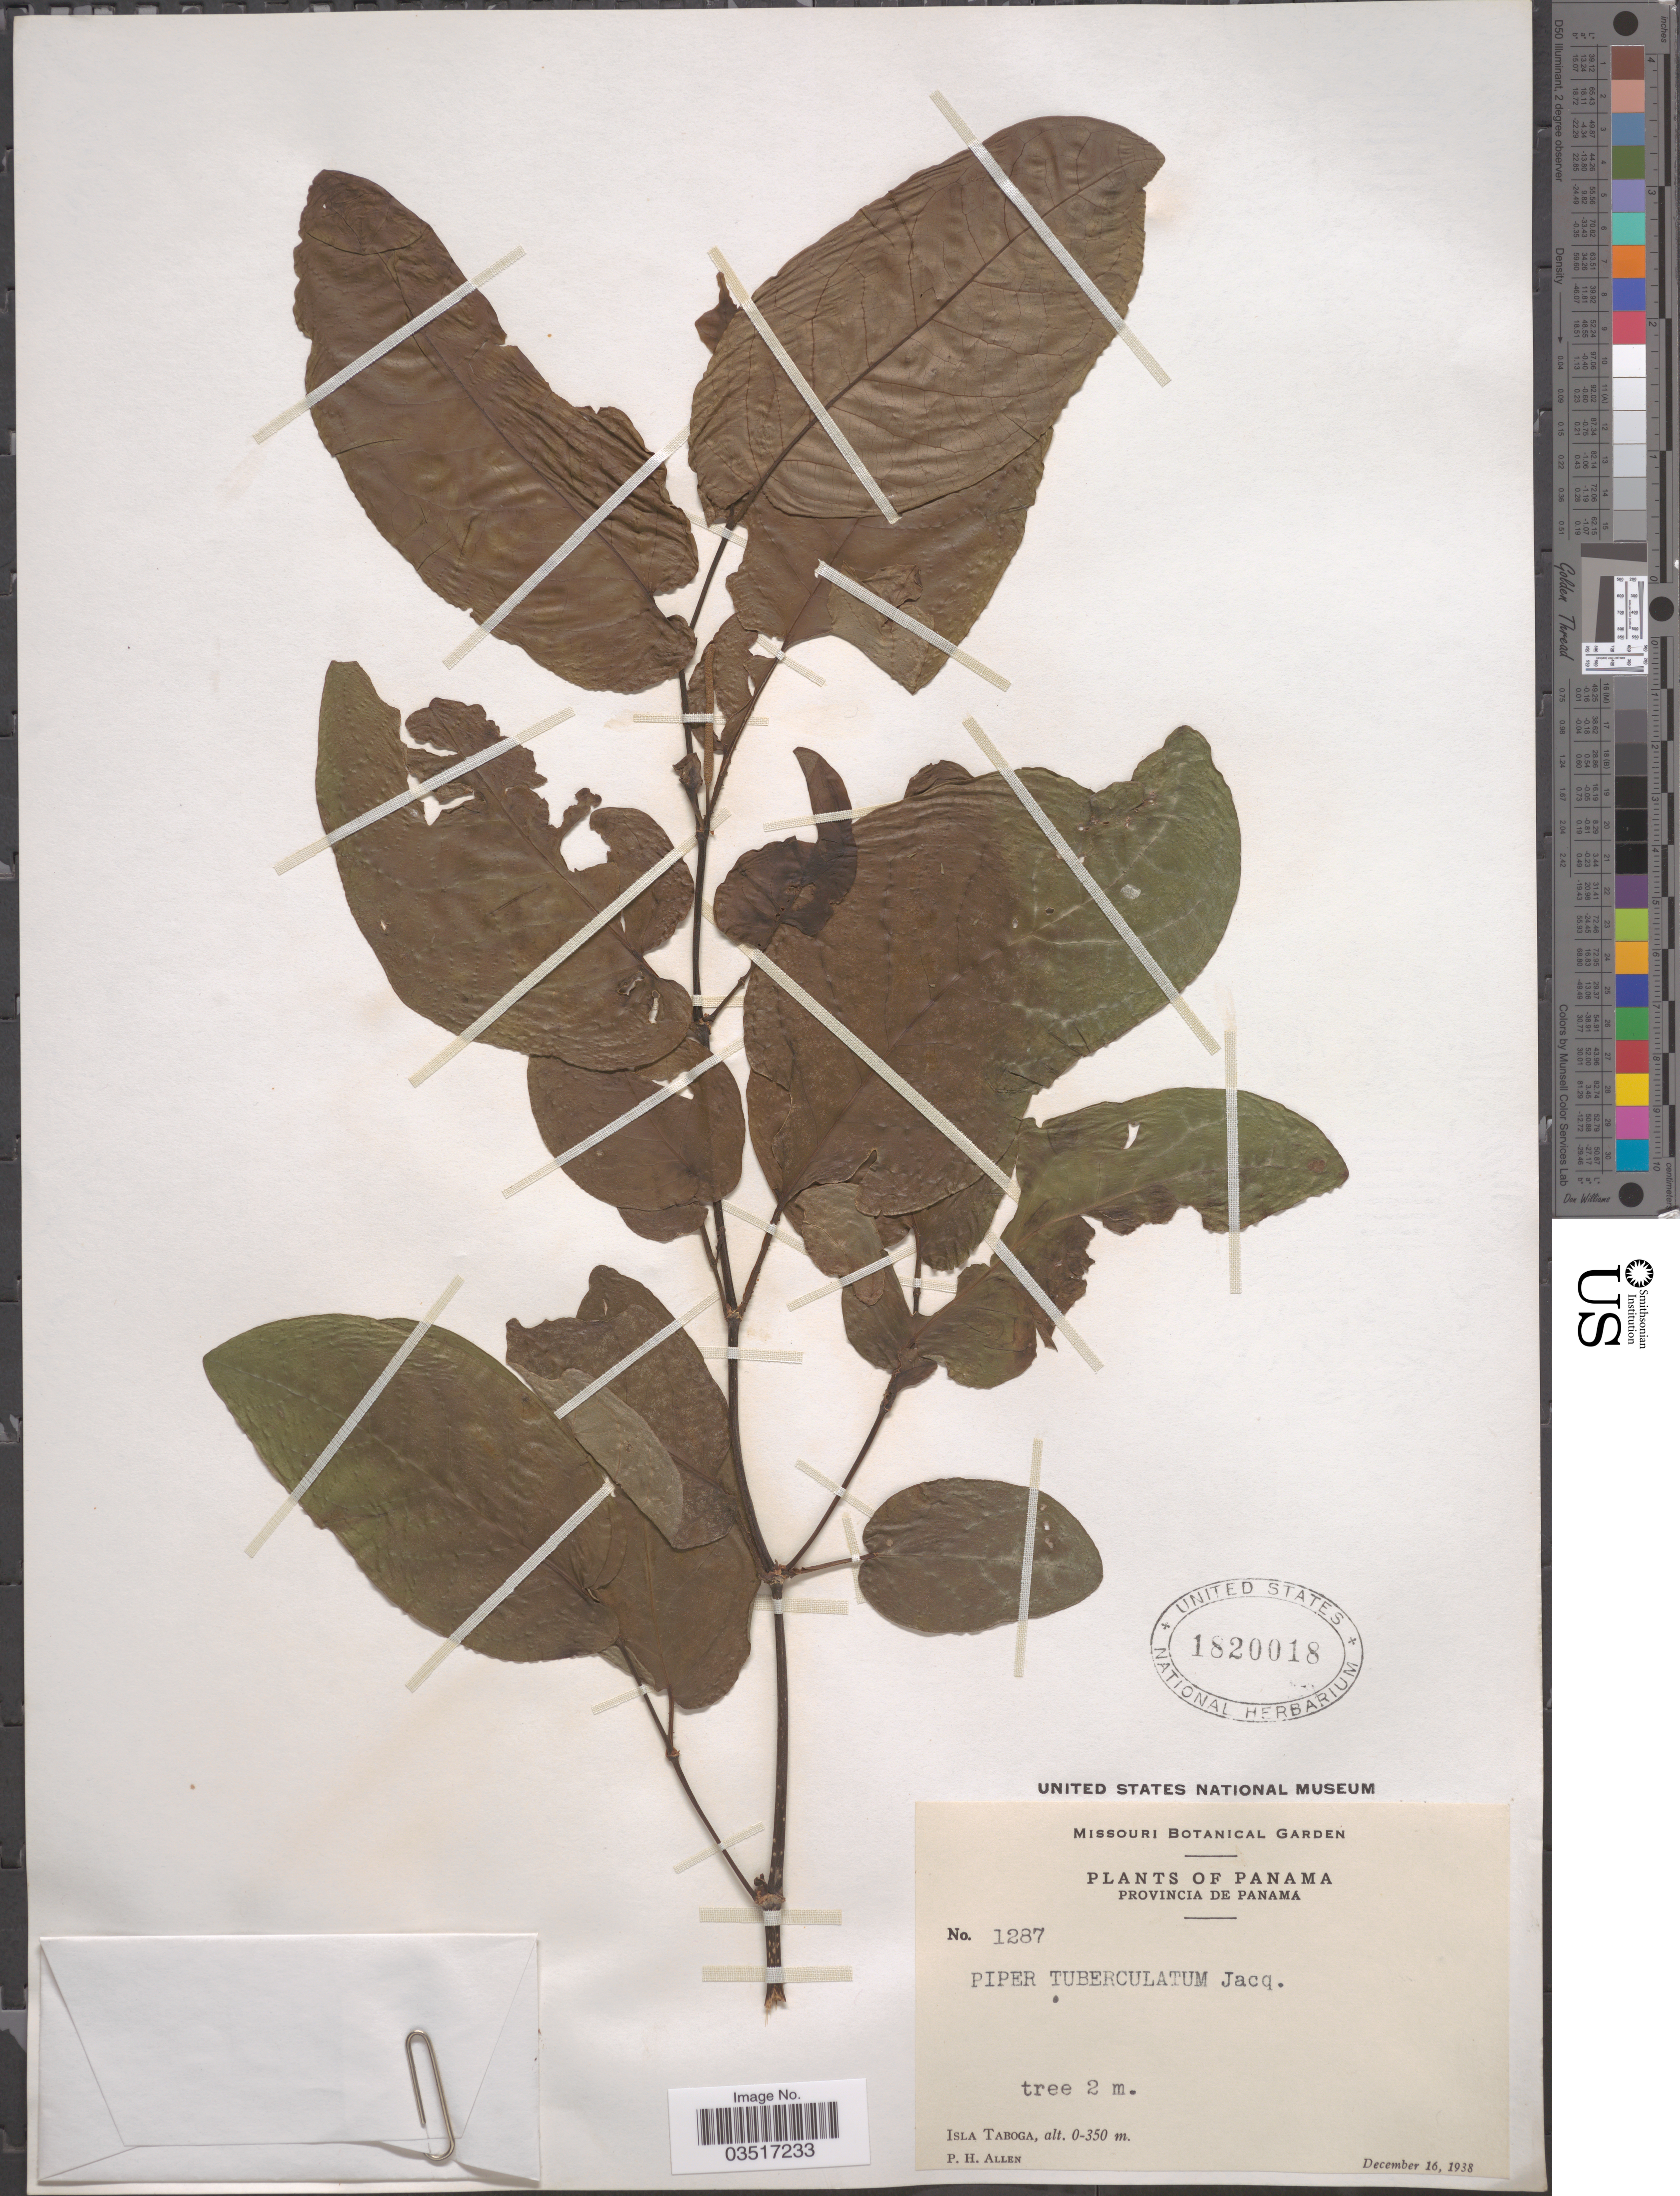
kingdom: Plantae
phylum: Tracheophyta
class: Magnoliopsida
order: Piperales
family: Piperaceae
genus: Piper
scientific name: Piper tuberculatum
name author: Jacq.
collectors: P. H. Allen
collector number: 1287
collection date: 1938-12-16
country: Panama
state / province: Panamá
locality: Isla Taboga.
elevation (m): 0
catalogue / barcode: US 1820018